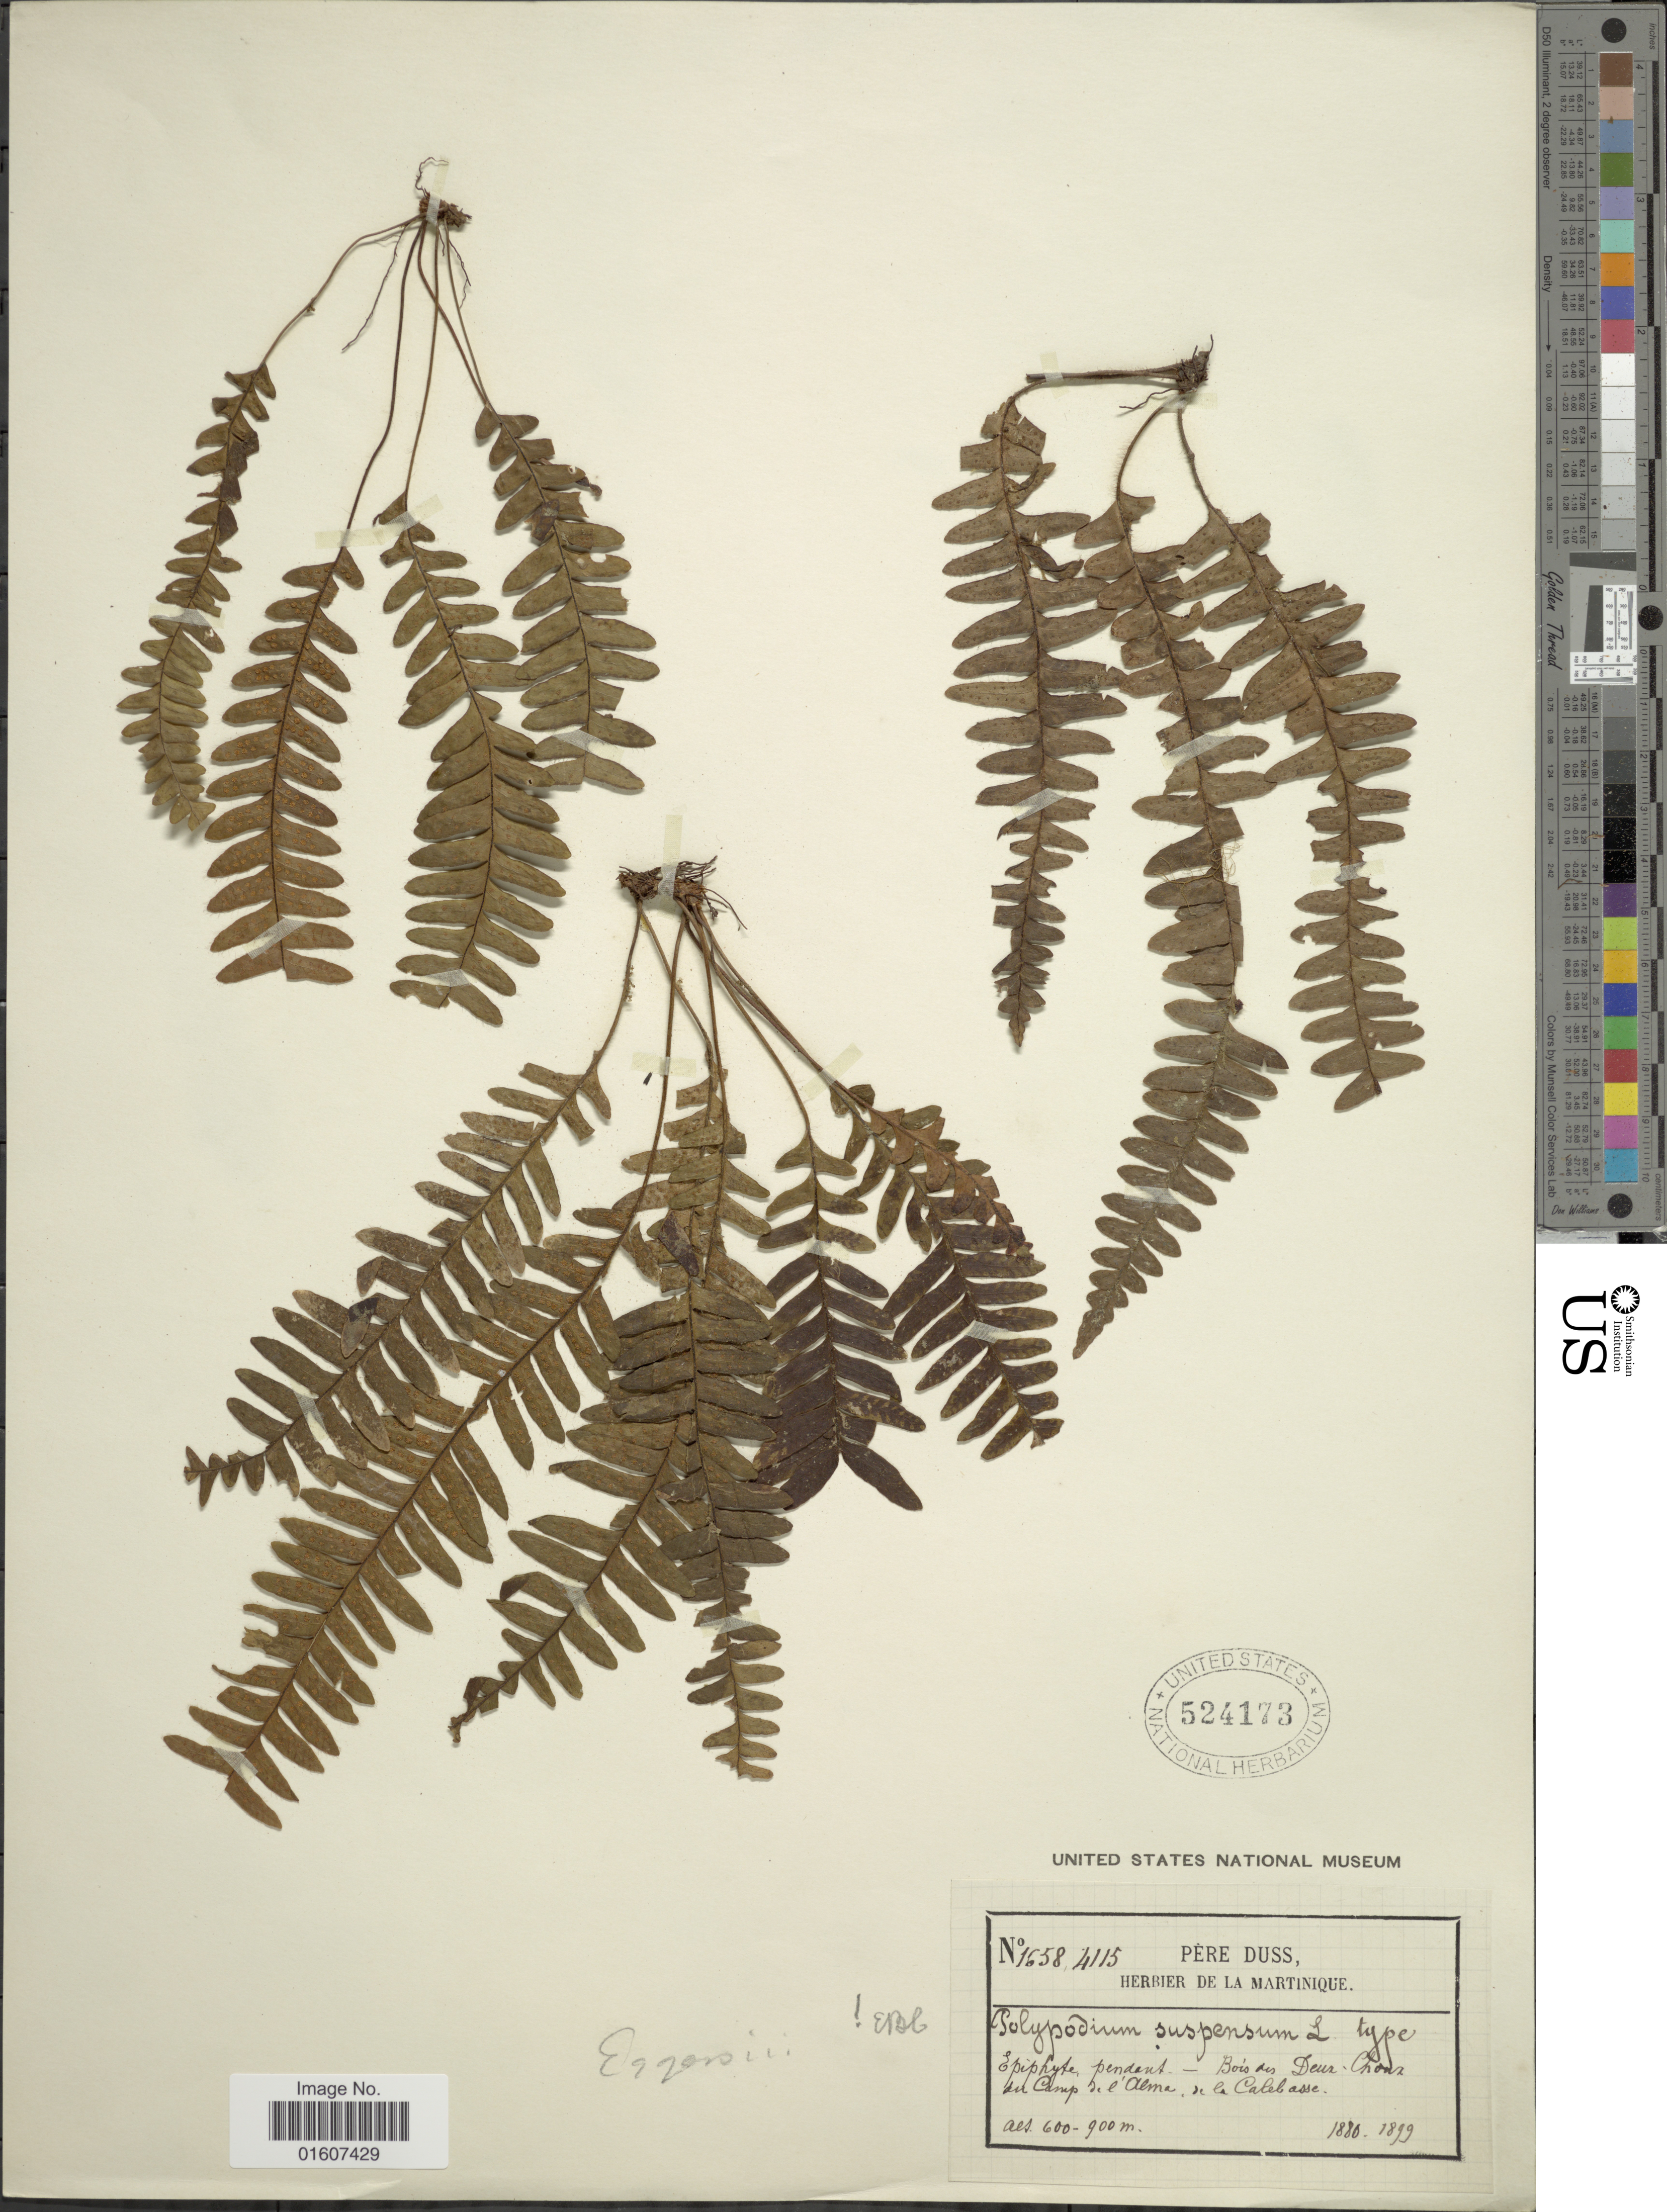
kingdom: Plantae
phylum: Tracheophyta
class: Polypodiopsida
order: Polypodiales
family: Polypodiaceae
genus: Terpsichore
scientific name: Terpsichore chrysleri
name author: (Copel.) A.R. Sm.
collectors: Père Duss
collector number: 1658/4115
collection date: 1880/1899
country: Martinique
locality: Bois des Deux-Chouz der Camp de l'Alma, de la Calebasse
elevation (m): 600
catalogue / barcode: US 524173